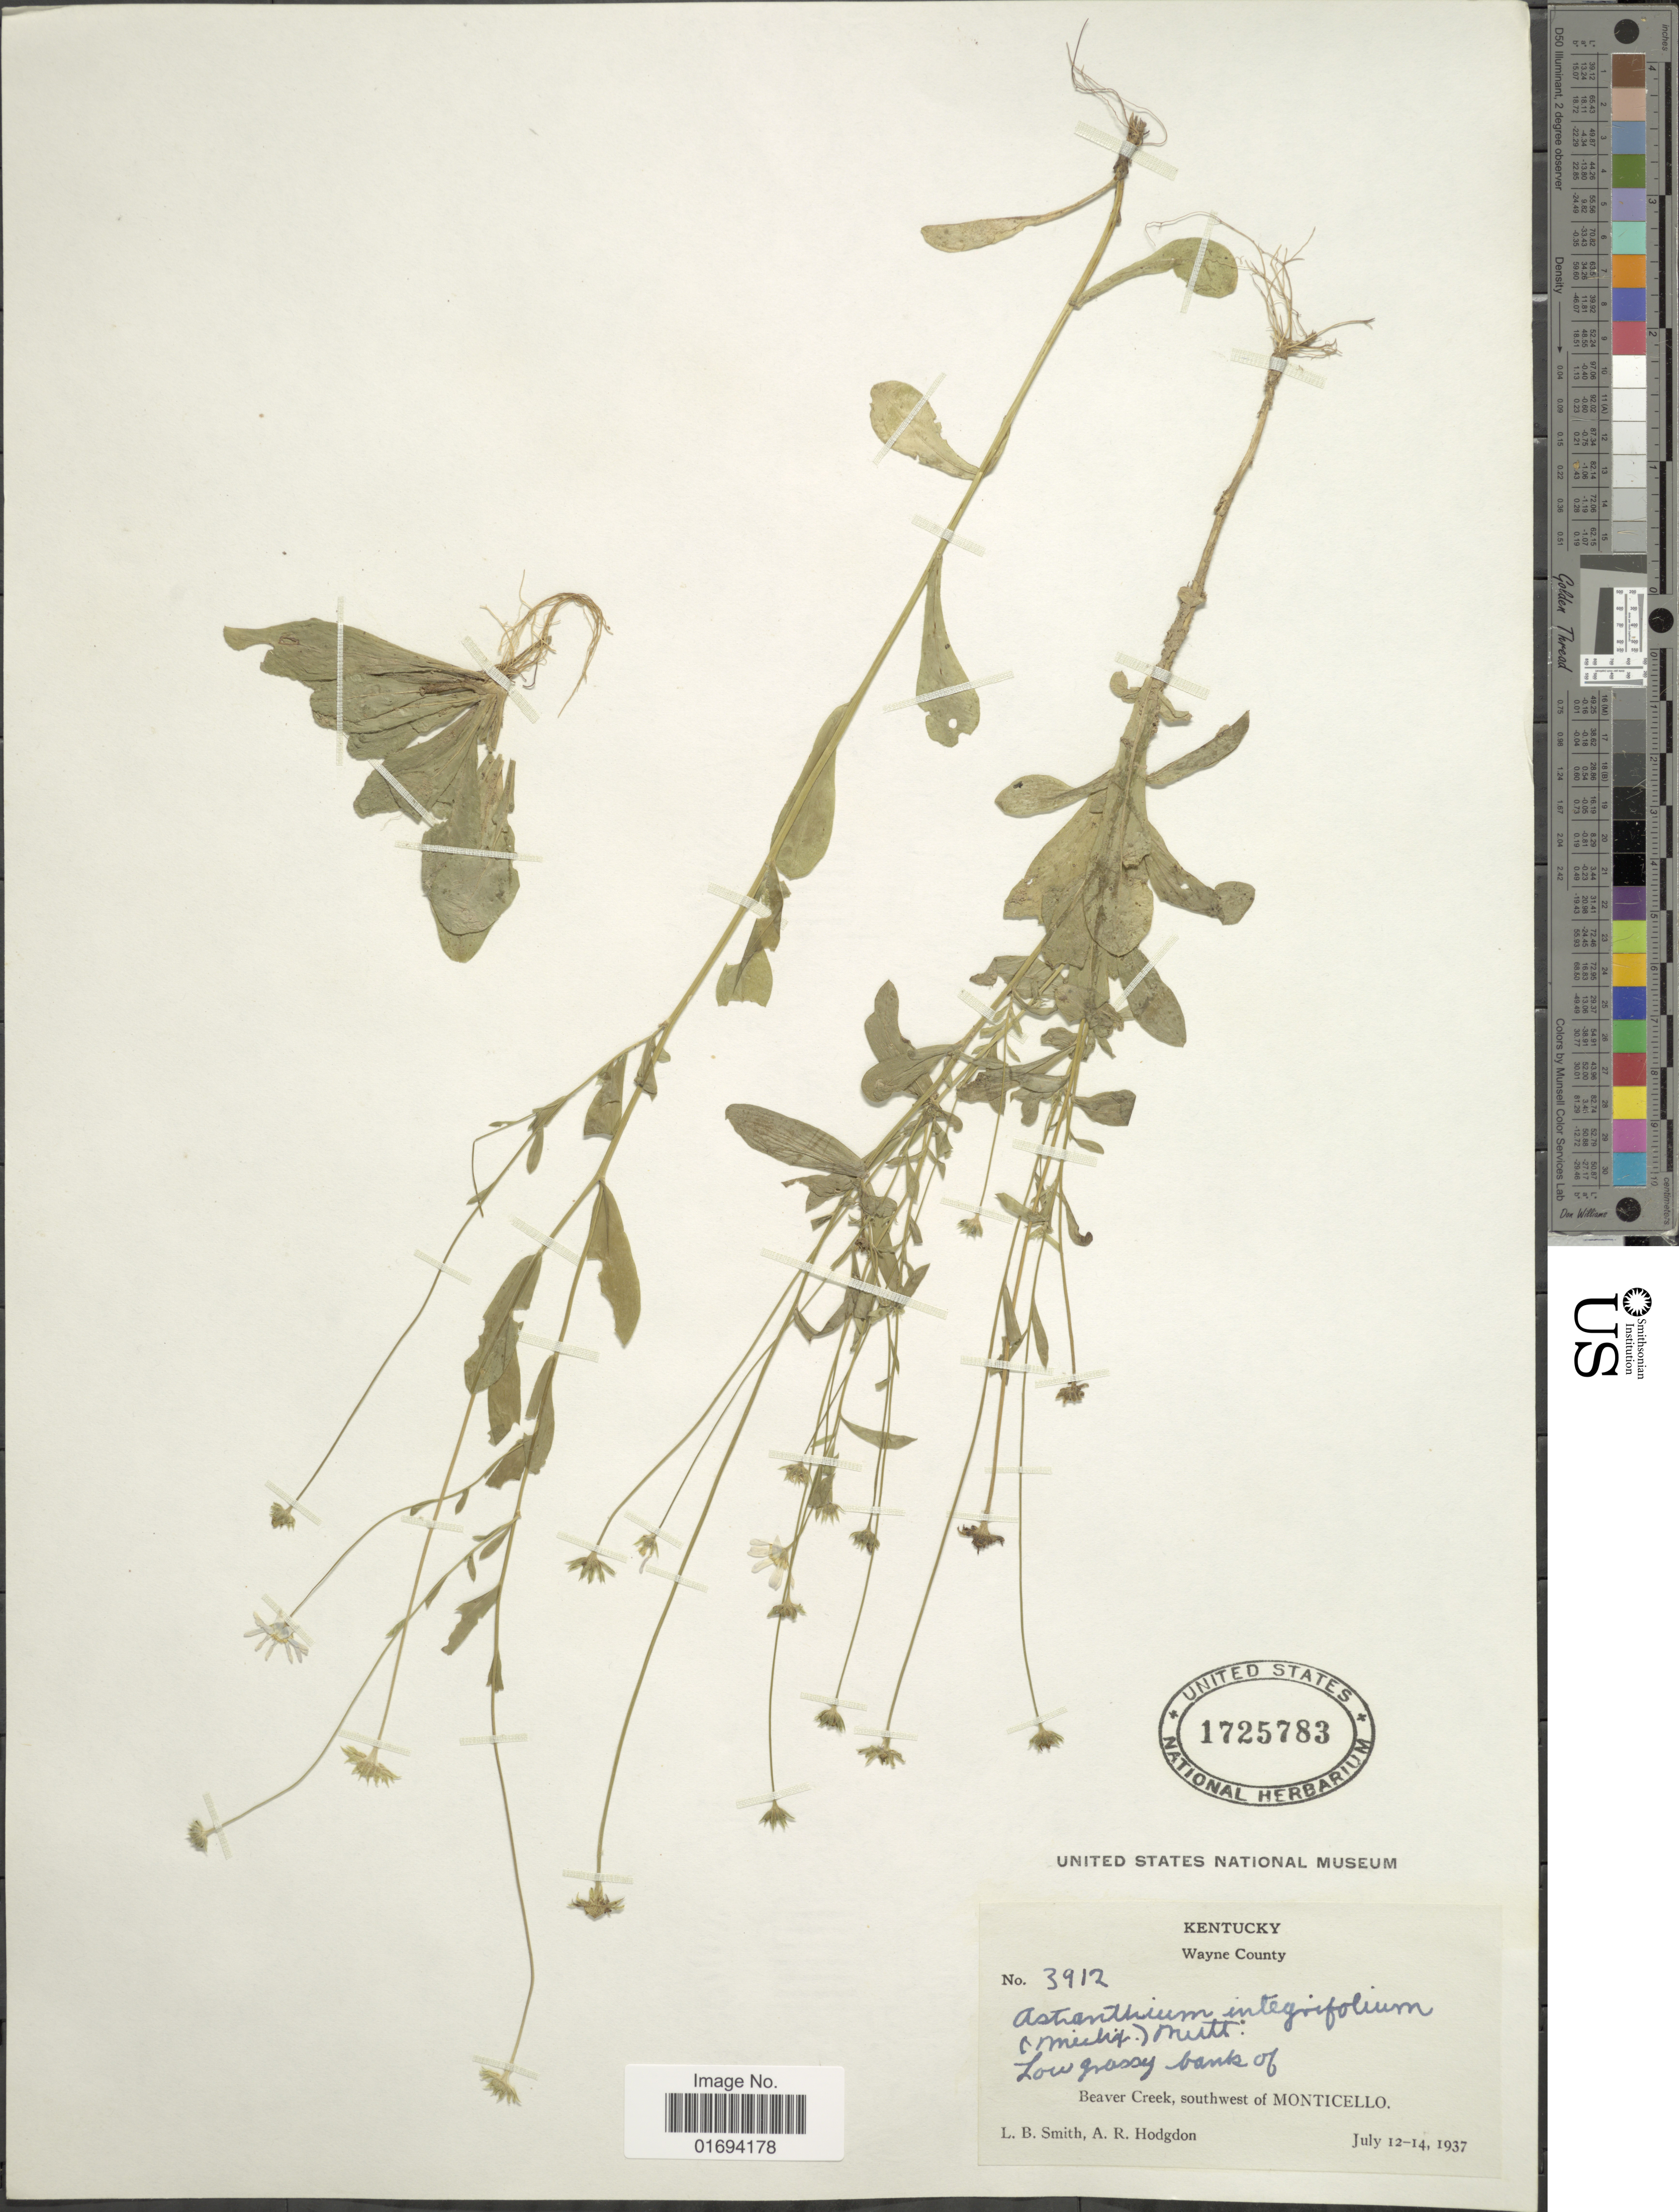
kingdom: Plantae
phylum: Tracheophyta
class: Magnoliopsida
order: Asterales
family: Asteraceae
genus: Astranthium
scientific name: Astranthium integrifolium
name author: (Michx.) Nutt.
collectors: L. Smith & A. R. Hodgdon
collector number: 3912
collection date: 1937-07-12/1937-07-14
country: United States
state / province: Kentucky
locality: Wayne County, Low grassy banks of Beaver Creek, southwest of Monticello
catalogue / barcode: US 1725783